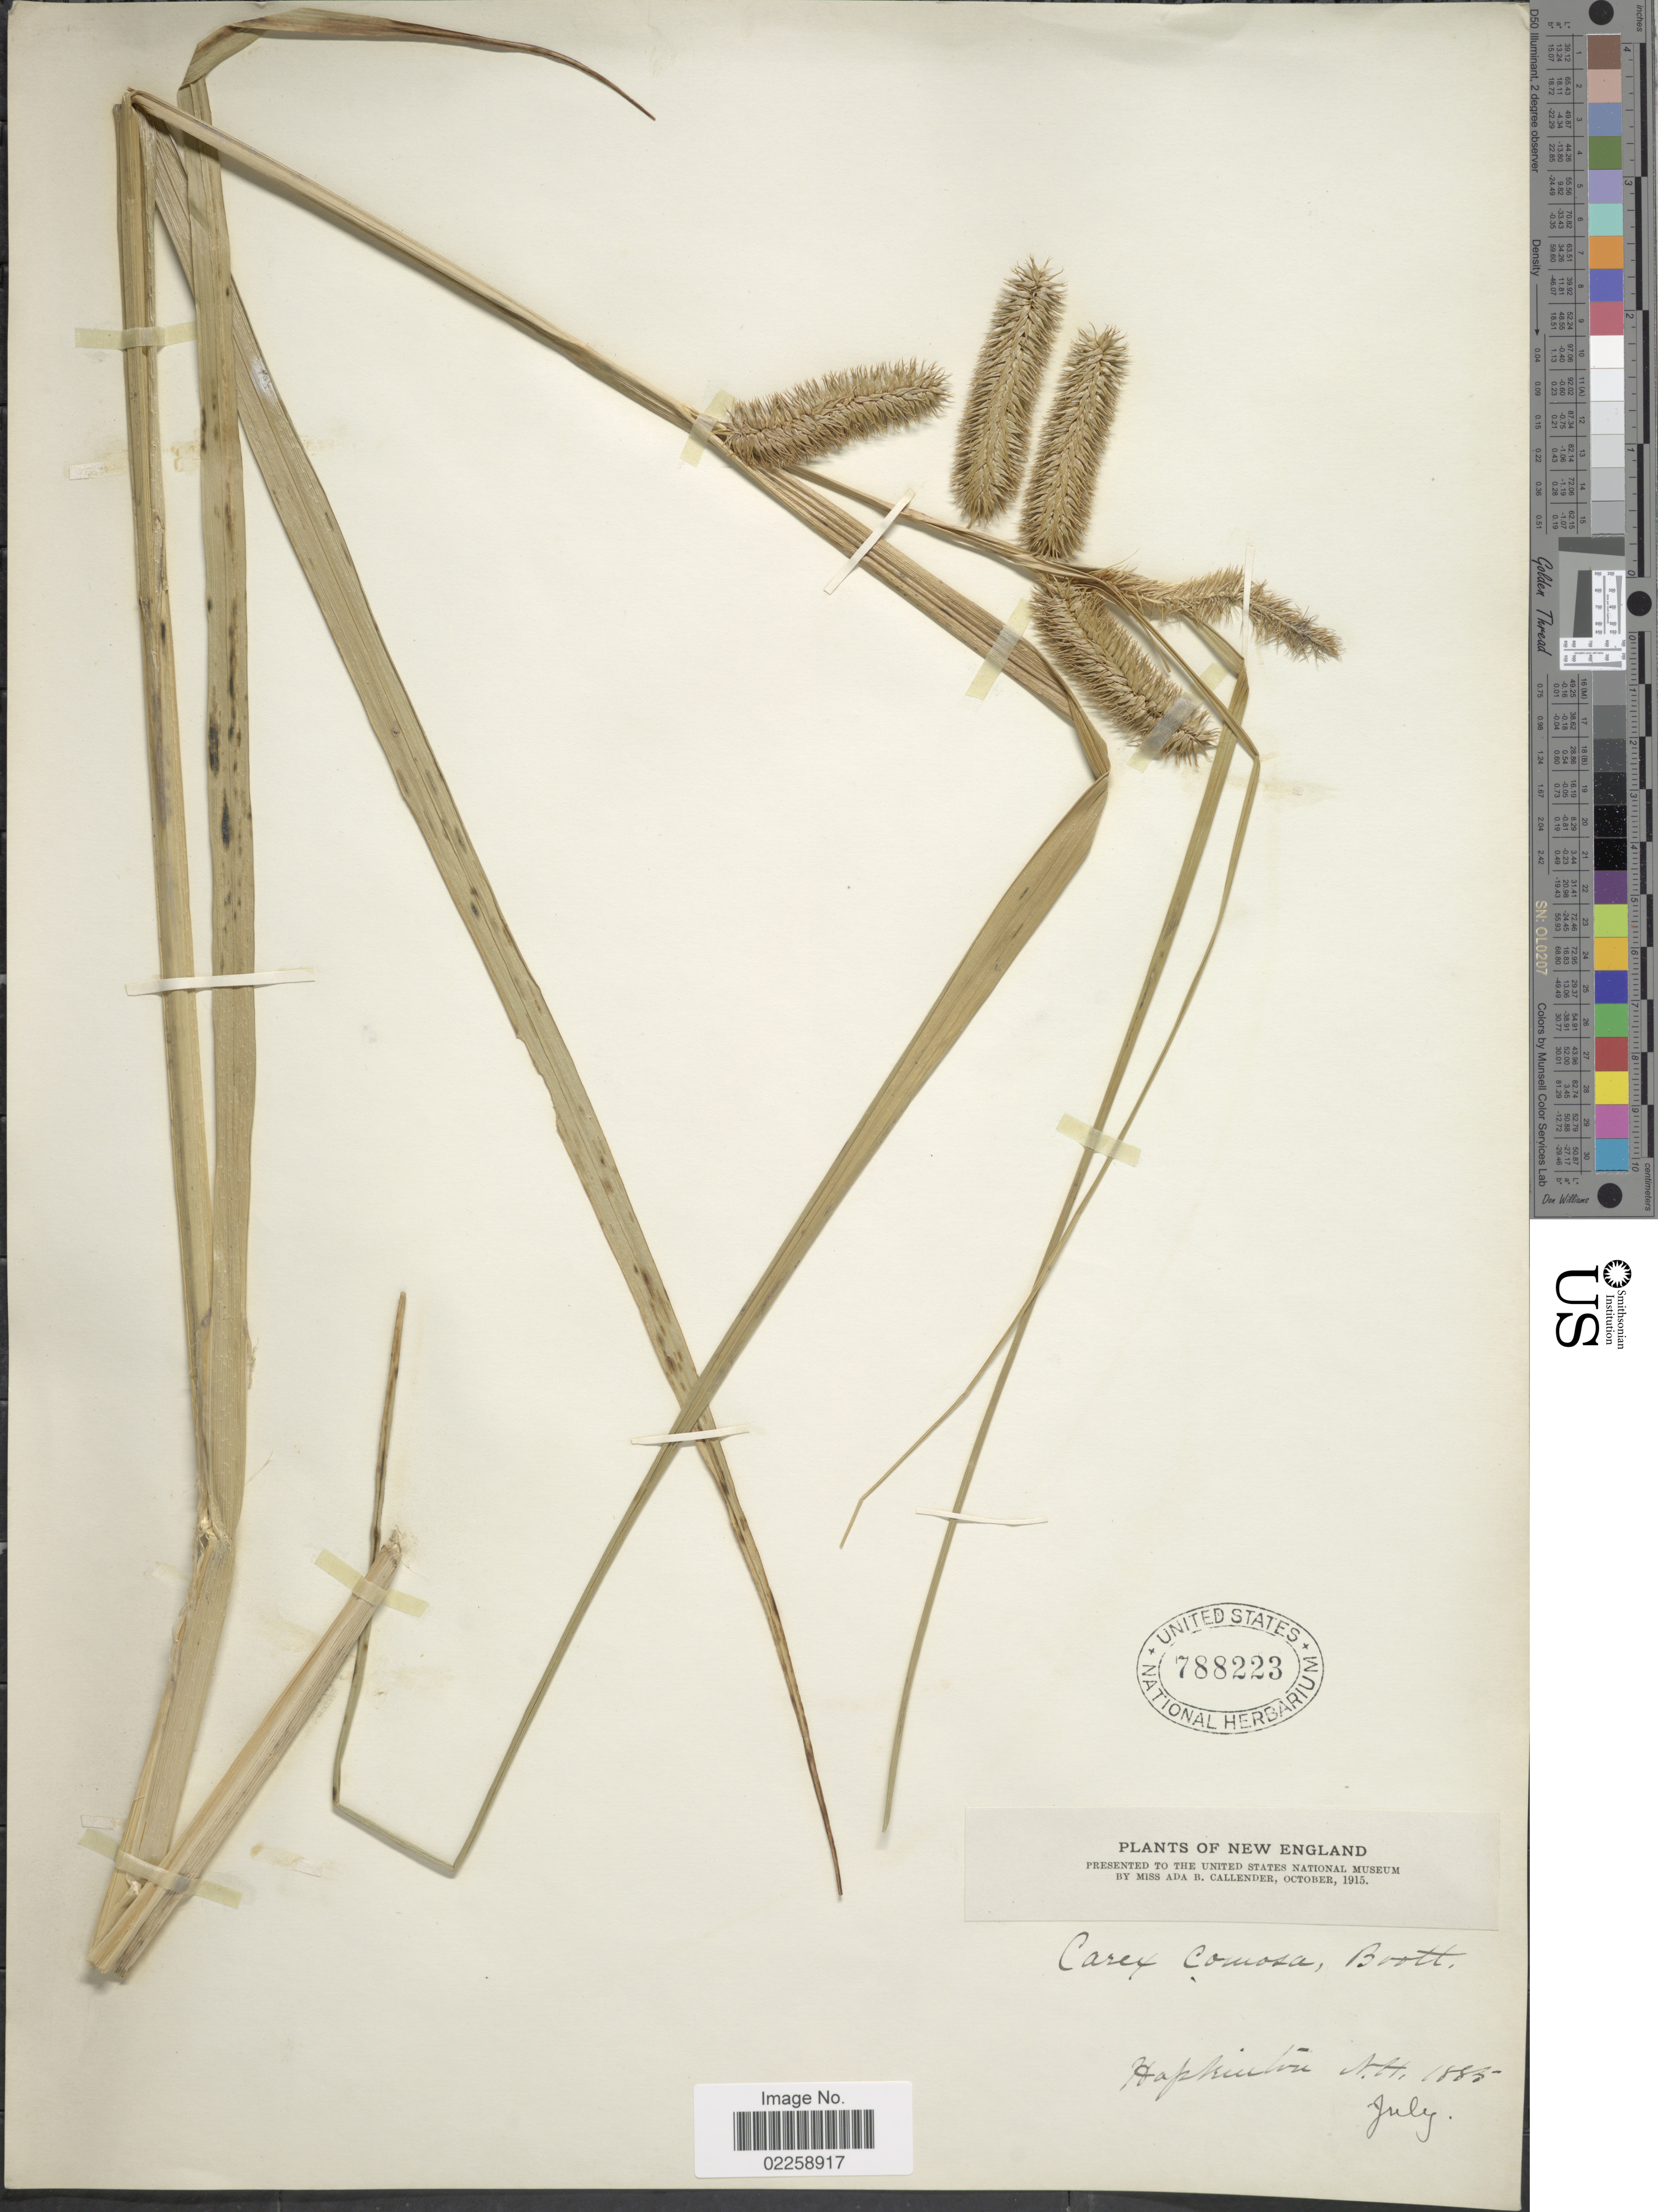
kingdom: Plantae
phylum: Tracheophyta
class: Liliopsida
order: Poales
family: Cyperaceae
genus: Carex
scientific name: Carex comosa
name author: Boott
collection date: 1885-07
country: United States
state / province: New Hampshire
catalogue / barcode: US 788223